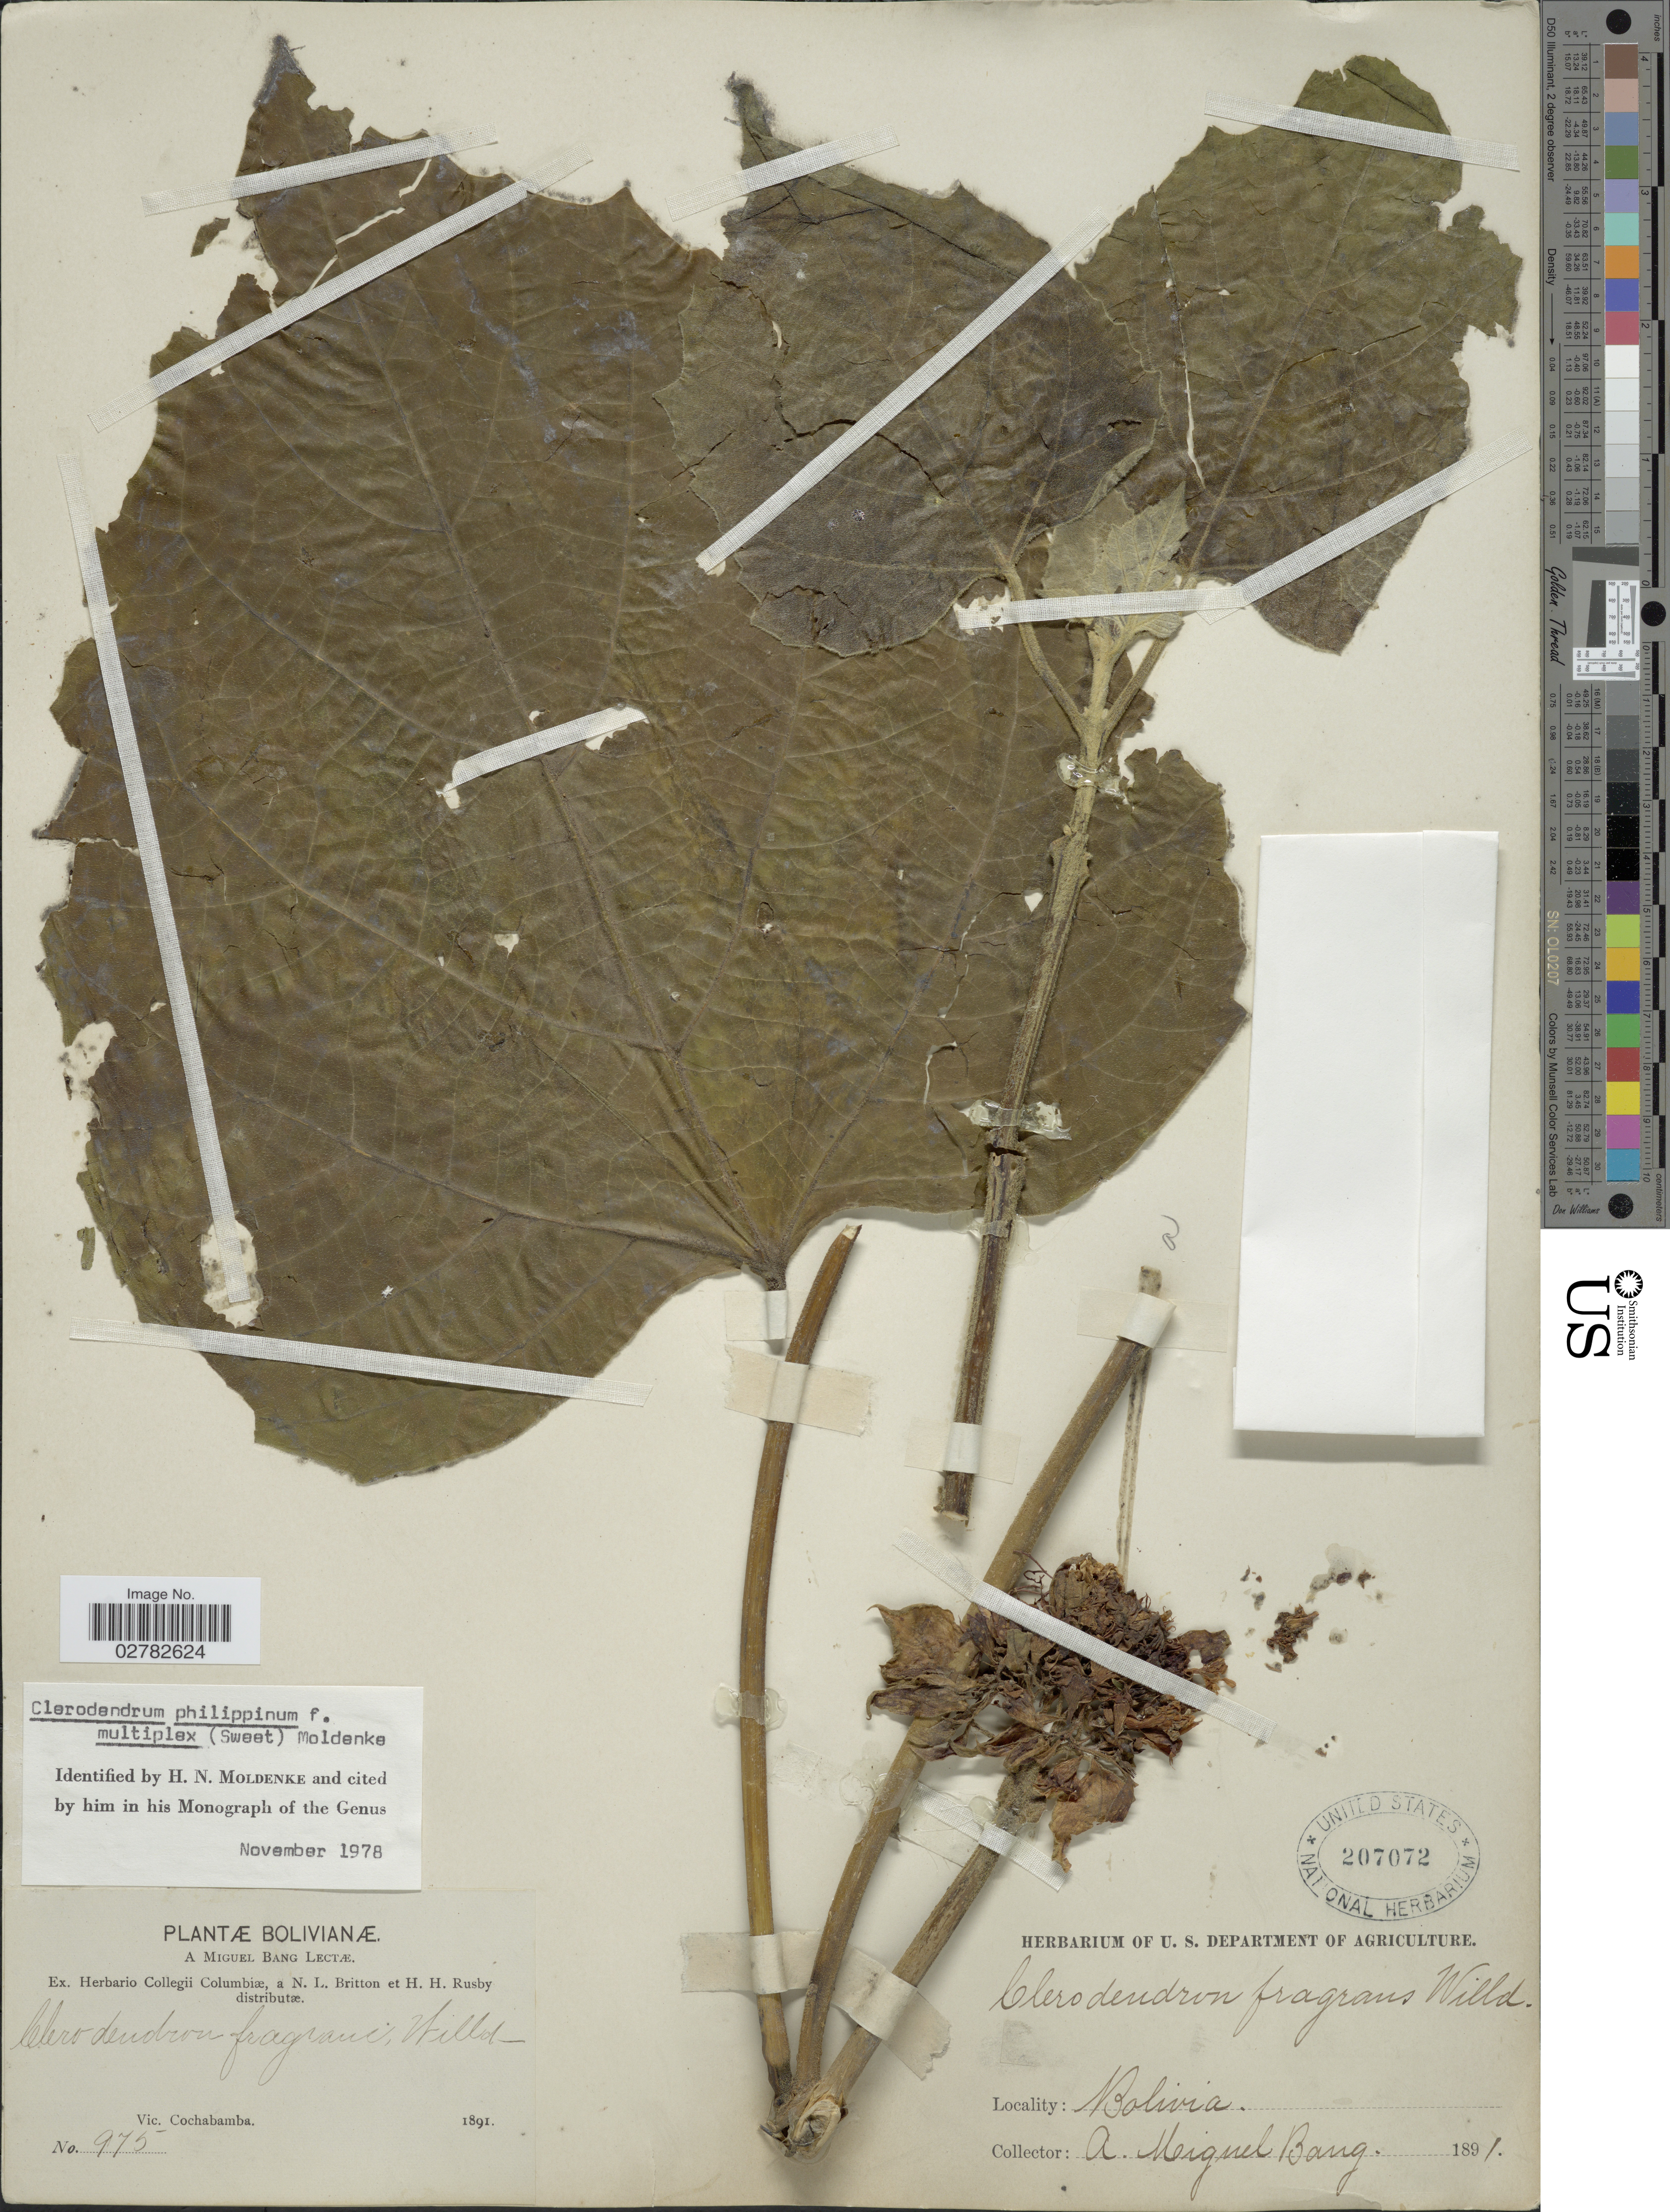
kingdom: Plantae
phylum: Tracheophyta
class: Magnoliopsida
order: Lamiales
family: Lamiaceae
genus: Clerodendrum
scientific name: Clerodendrum philippinum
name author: Schauer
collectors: M. Bang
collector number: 975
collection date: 1891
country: Bolivia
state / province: Cochabamba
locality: Vic. Cochabamba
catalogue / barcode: US 207072